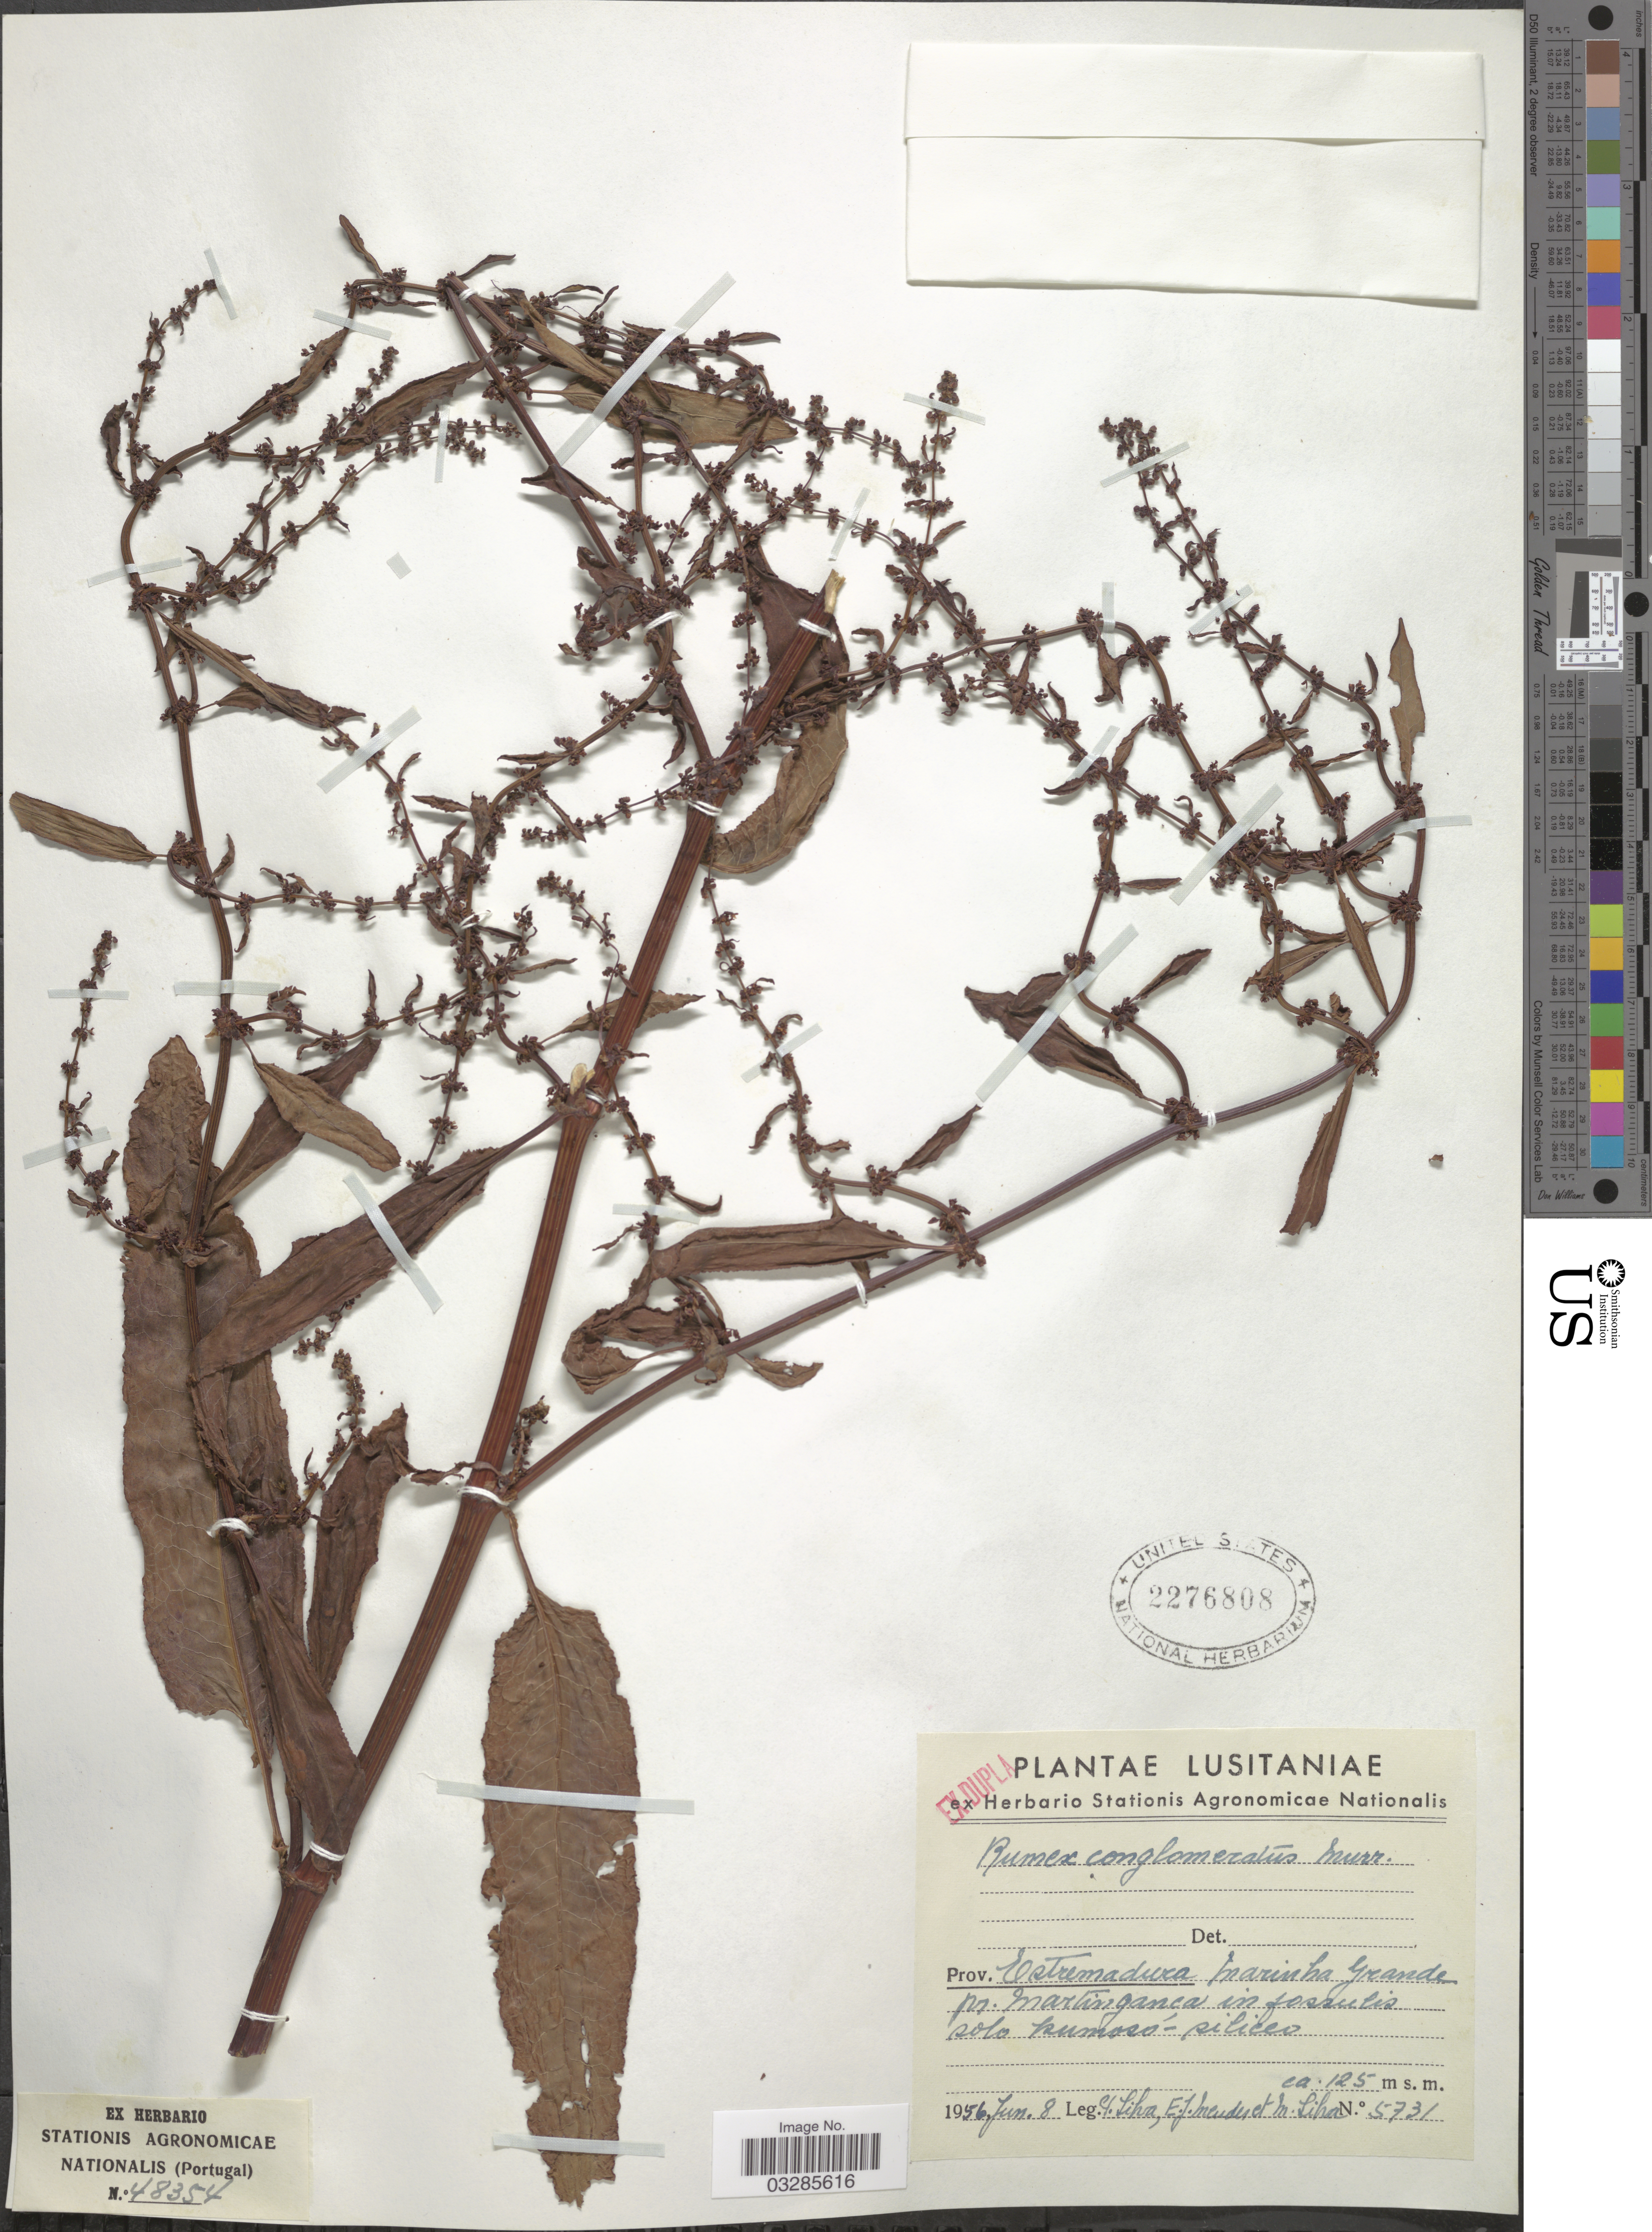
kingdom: Plantae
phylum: Tracheophyta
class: Magnoliopsida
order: Caryophyllales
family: Polygonaceae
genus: Rumex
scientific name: Rumex conglomeratus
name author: Murray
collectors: G. Silva, E. Mendes & M. Silva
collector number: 5731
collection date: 1956-06-08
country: Portugal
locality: Lusitaniae. Prov. Estremadura marinha Grande pr. Martinganca.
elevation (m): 125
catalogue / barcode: US 2276808